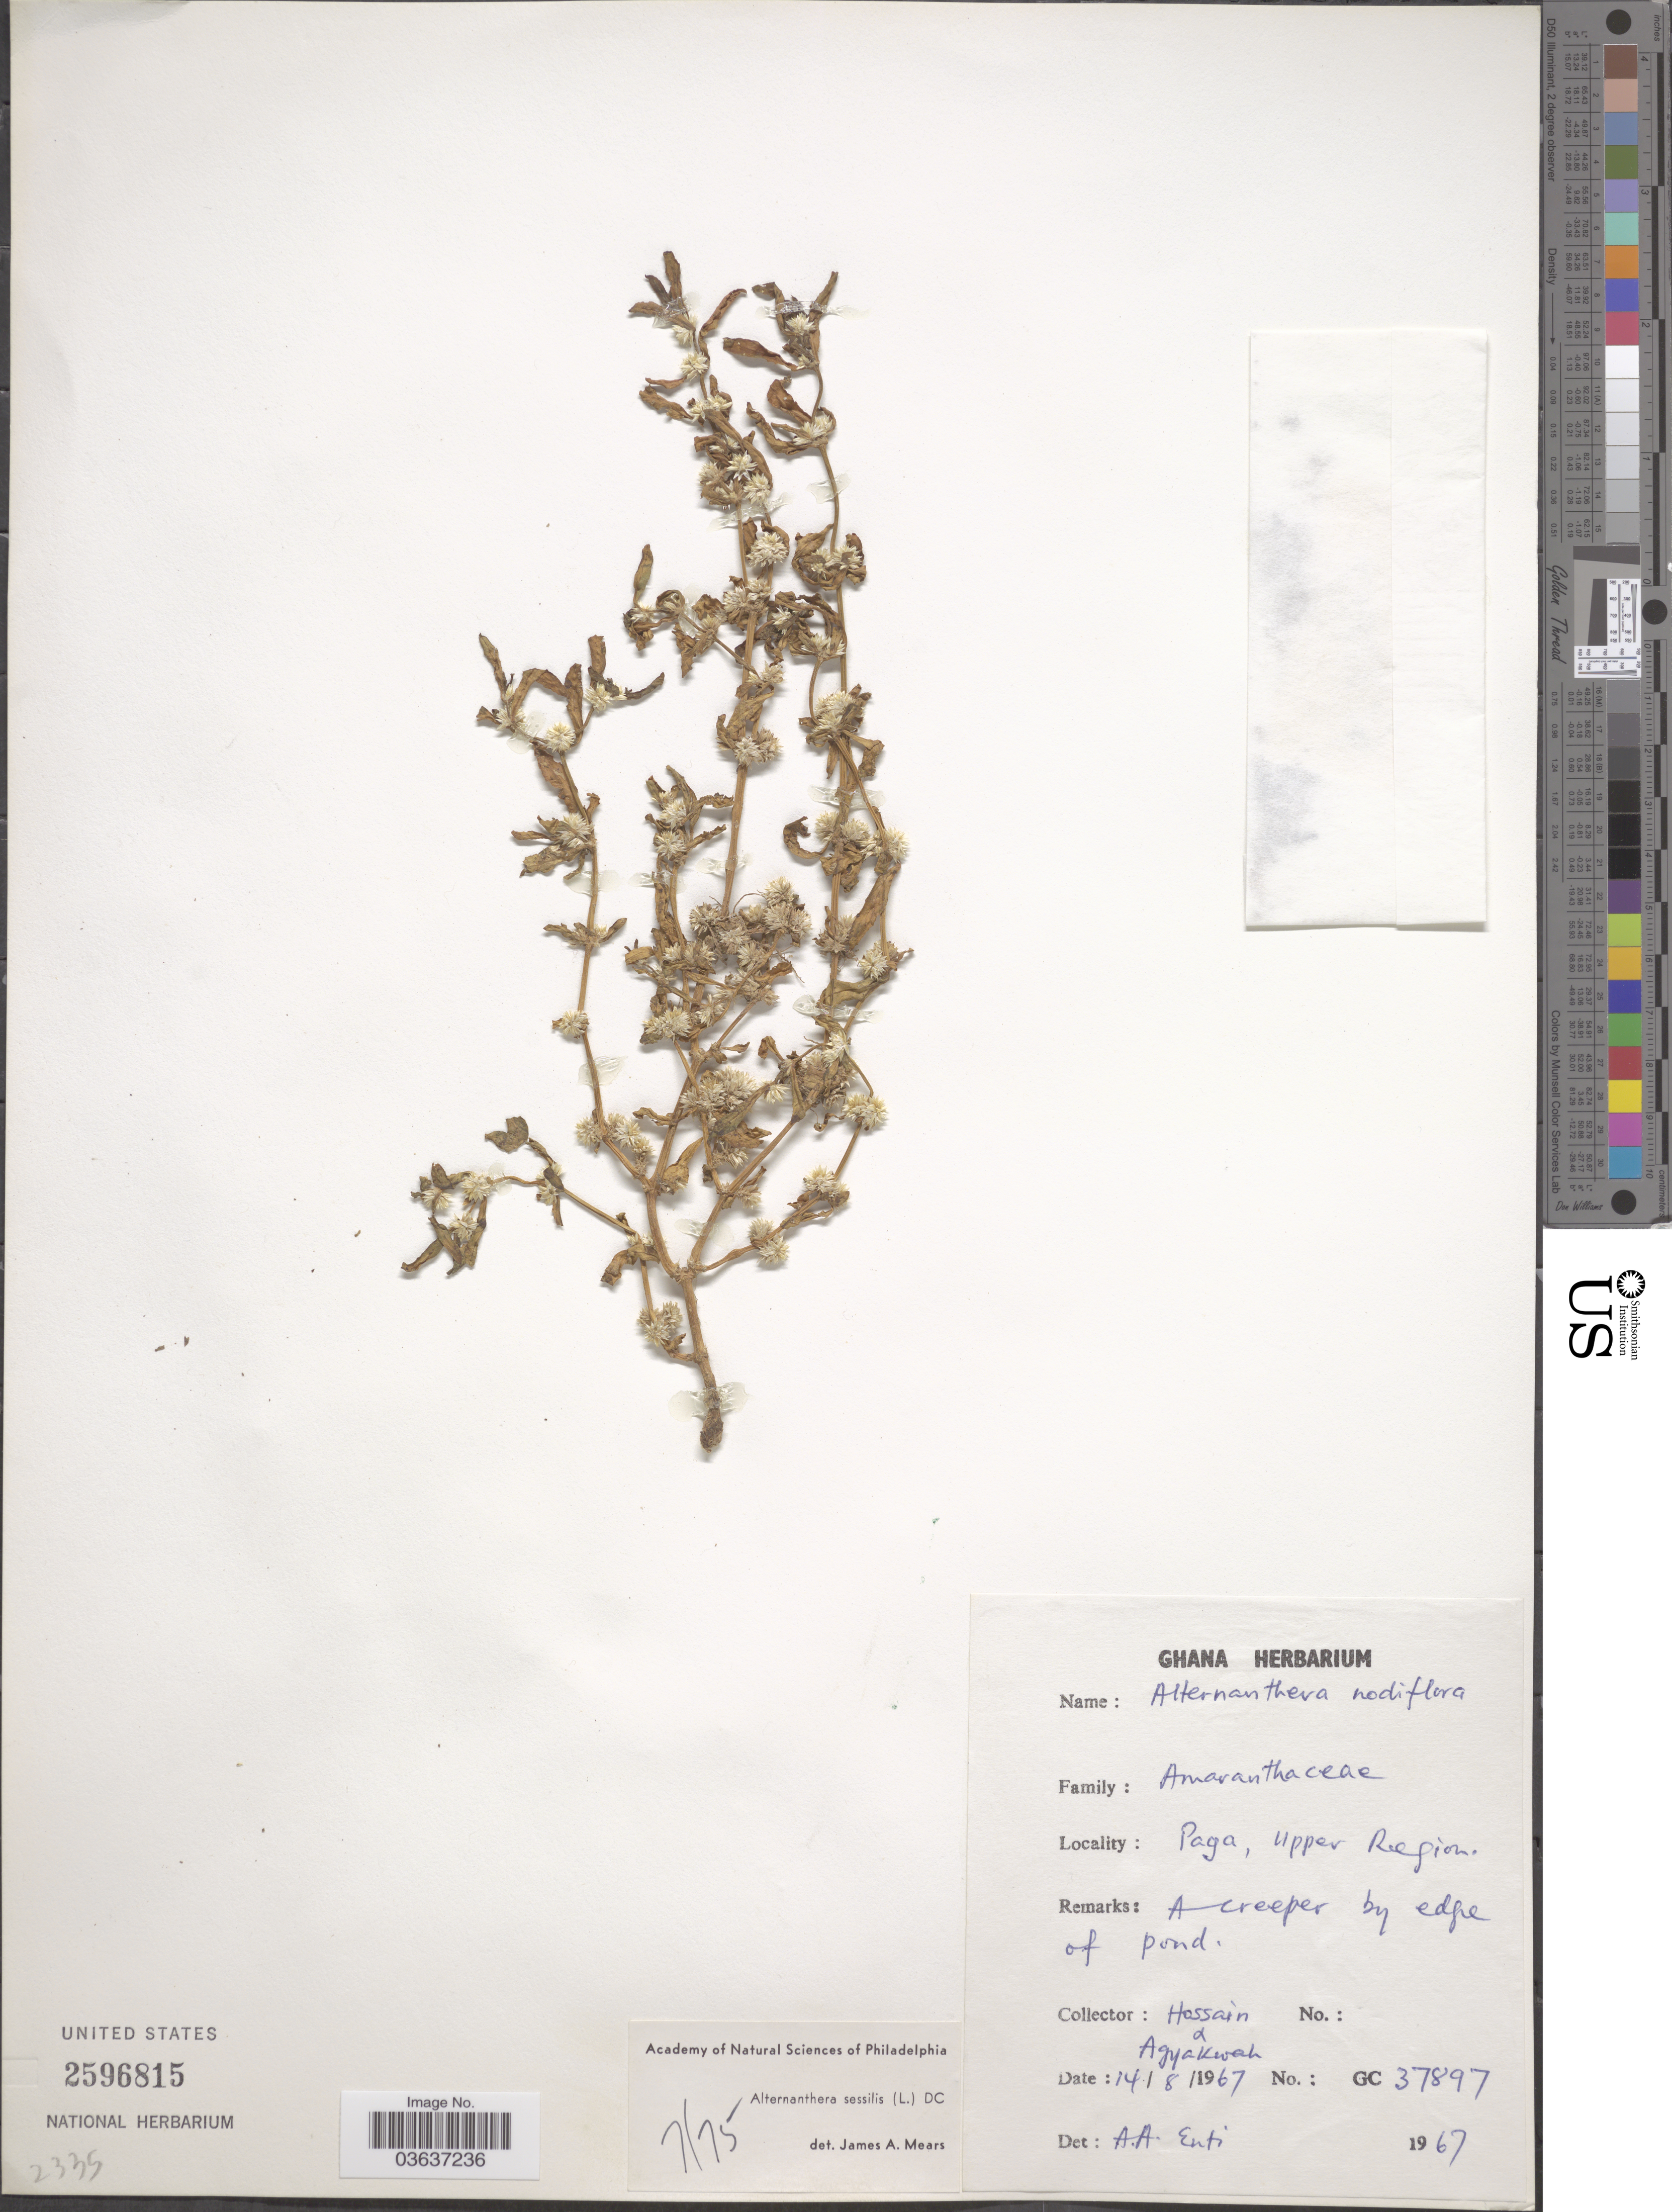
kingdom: Plantae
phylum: Tracheophyta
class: Magnoliopsida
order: Caryophyllales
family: Amaranthaceae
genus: Alternanthera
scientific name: Alternanthera sessilis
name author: (L.) DC.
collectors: Hossain & Agyakwah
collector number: GC 37897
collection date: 1967-08-14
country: Ghana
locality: Paga, Upper Region.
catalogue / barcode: US 2596815